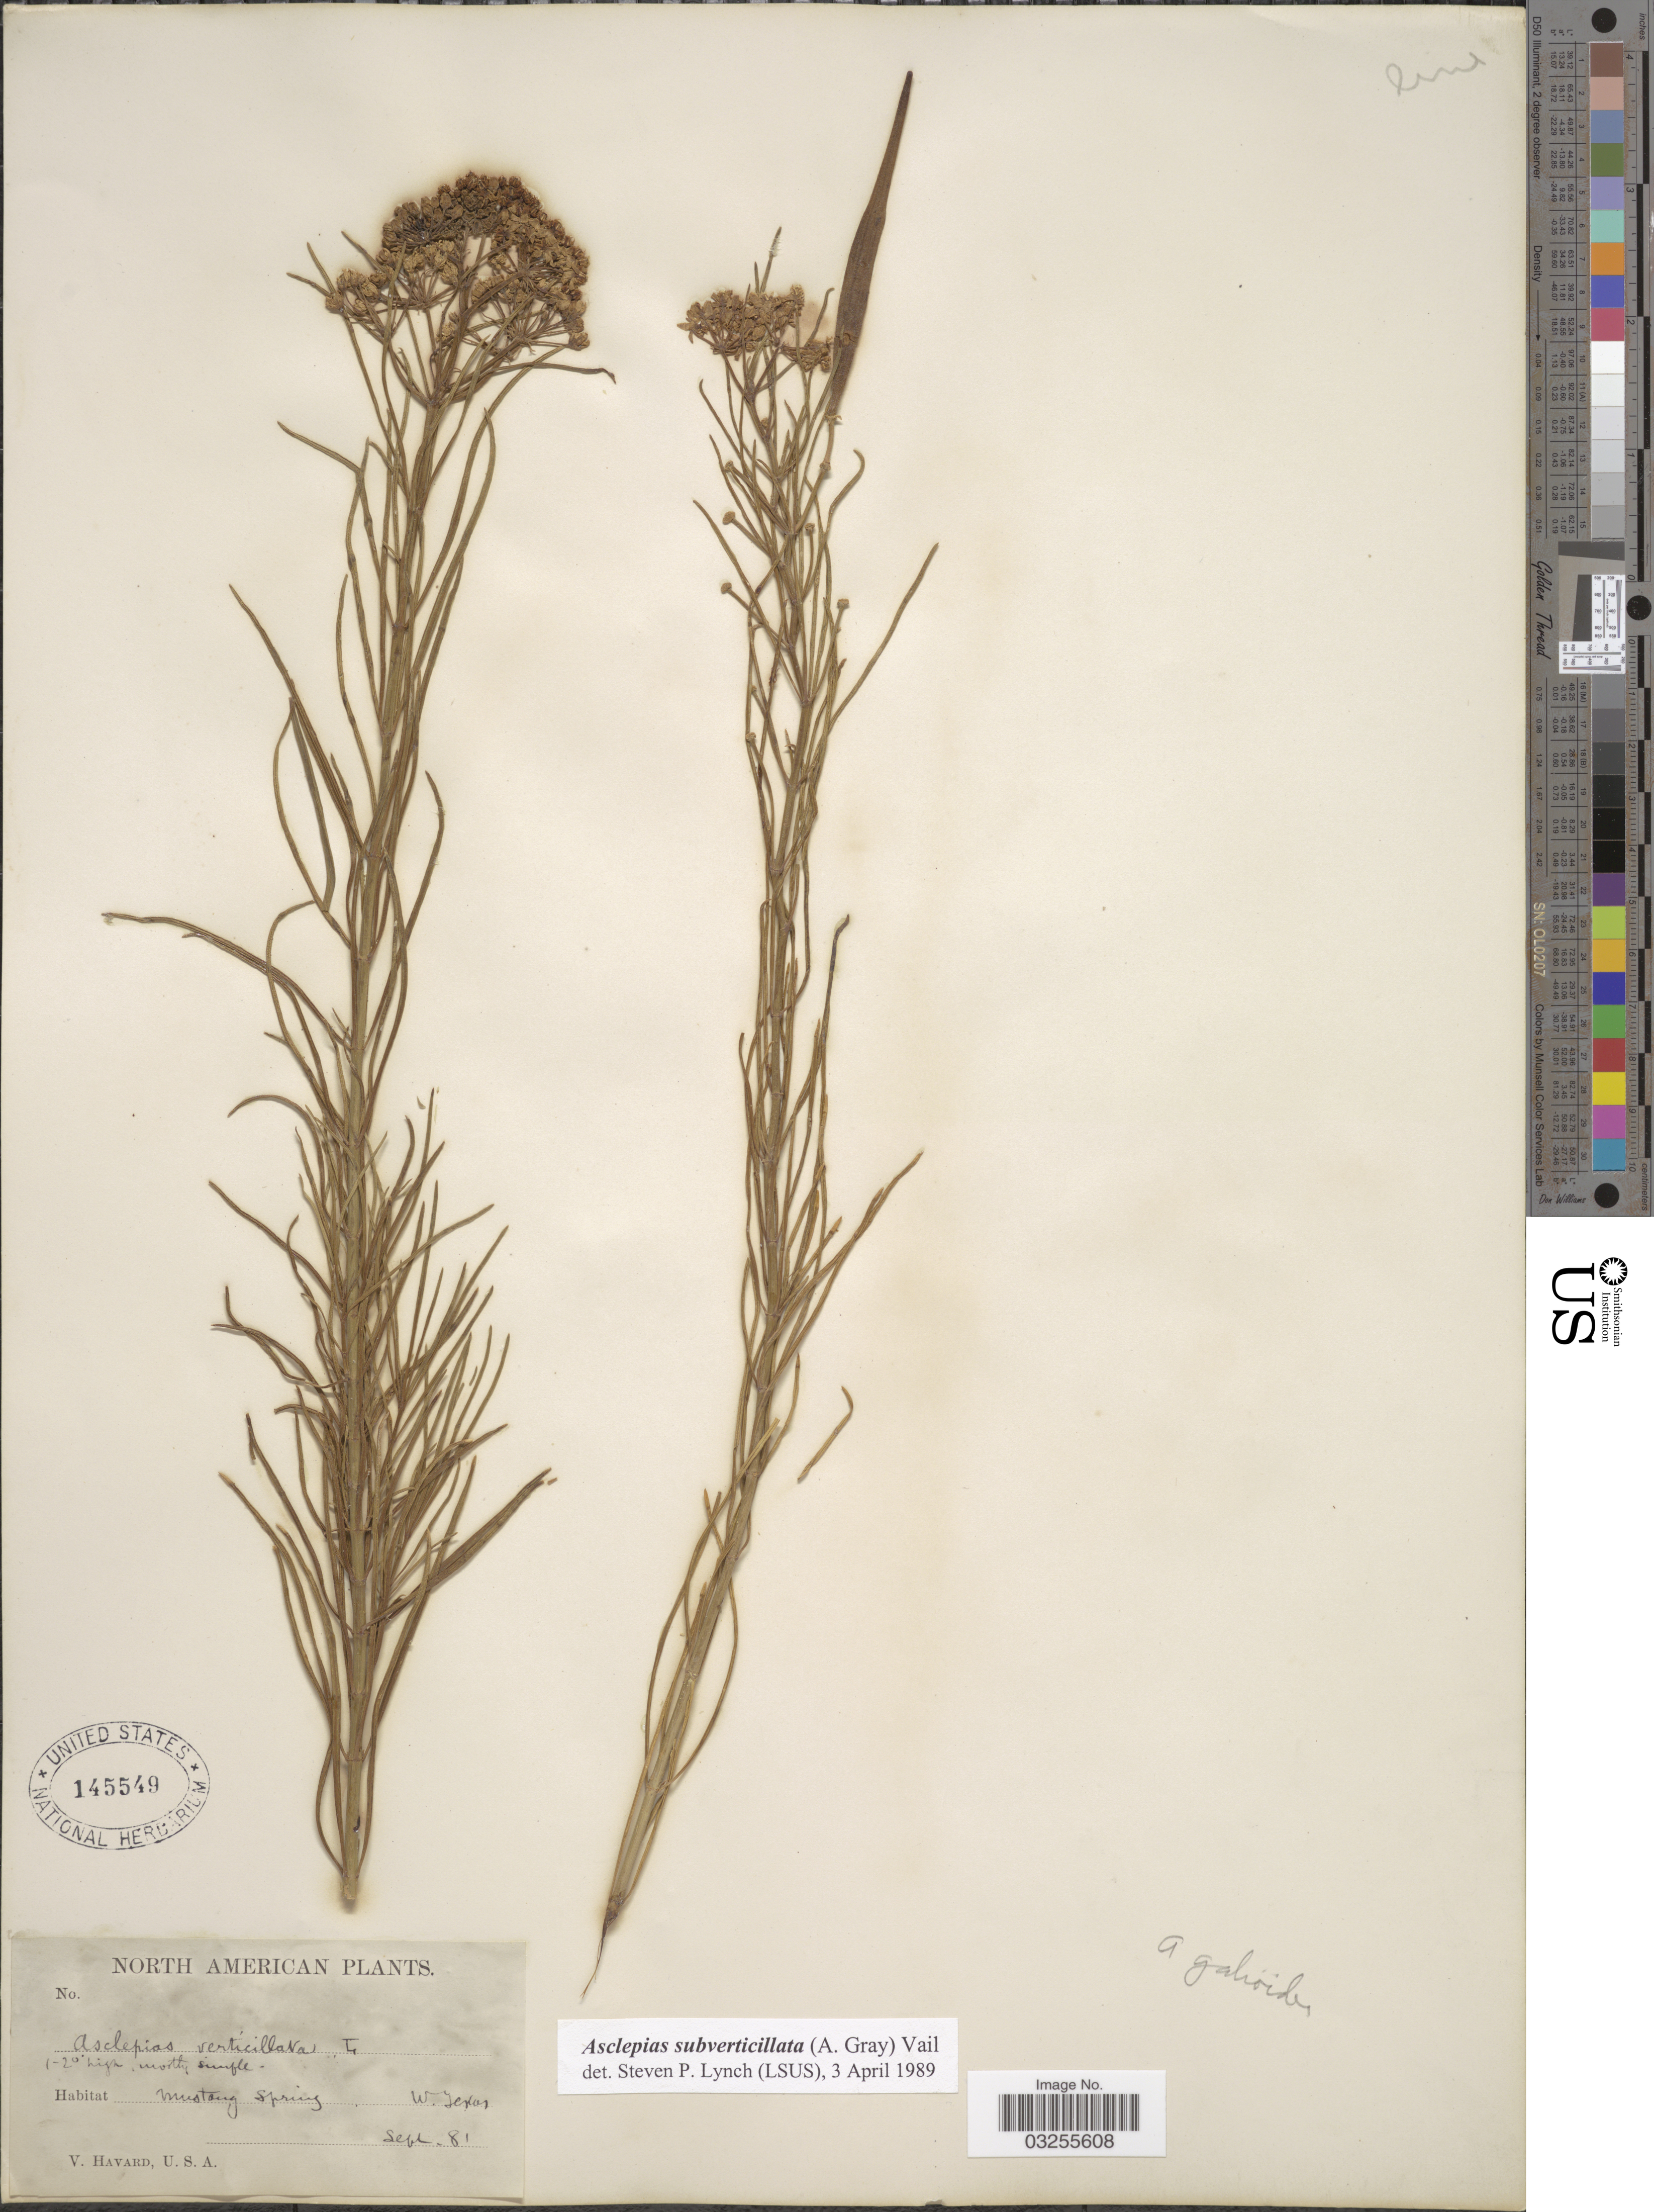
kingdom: Plantae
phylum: Tracheophyta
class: Magnoliopsida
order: Gentianales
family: Apocynaceae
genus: Asclepias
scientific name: Asclepias subverticillata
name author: (A. Gray) Vail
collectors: V. Havard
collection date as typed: Transcribed d/m/y: /9/81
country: United States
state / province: Texas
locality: Mustang Spring. W. Texas.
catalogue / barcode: US 145549